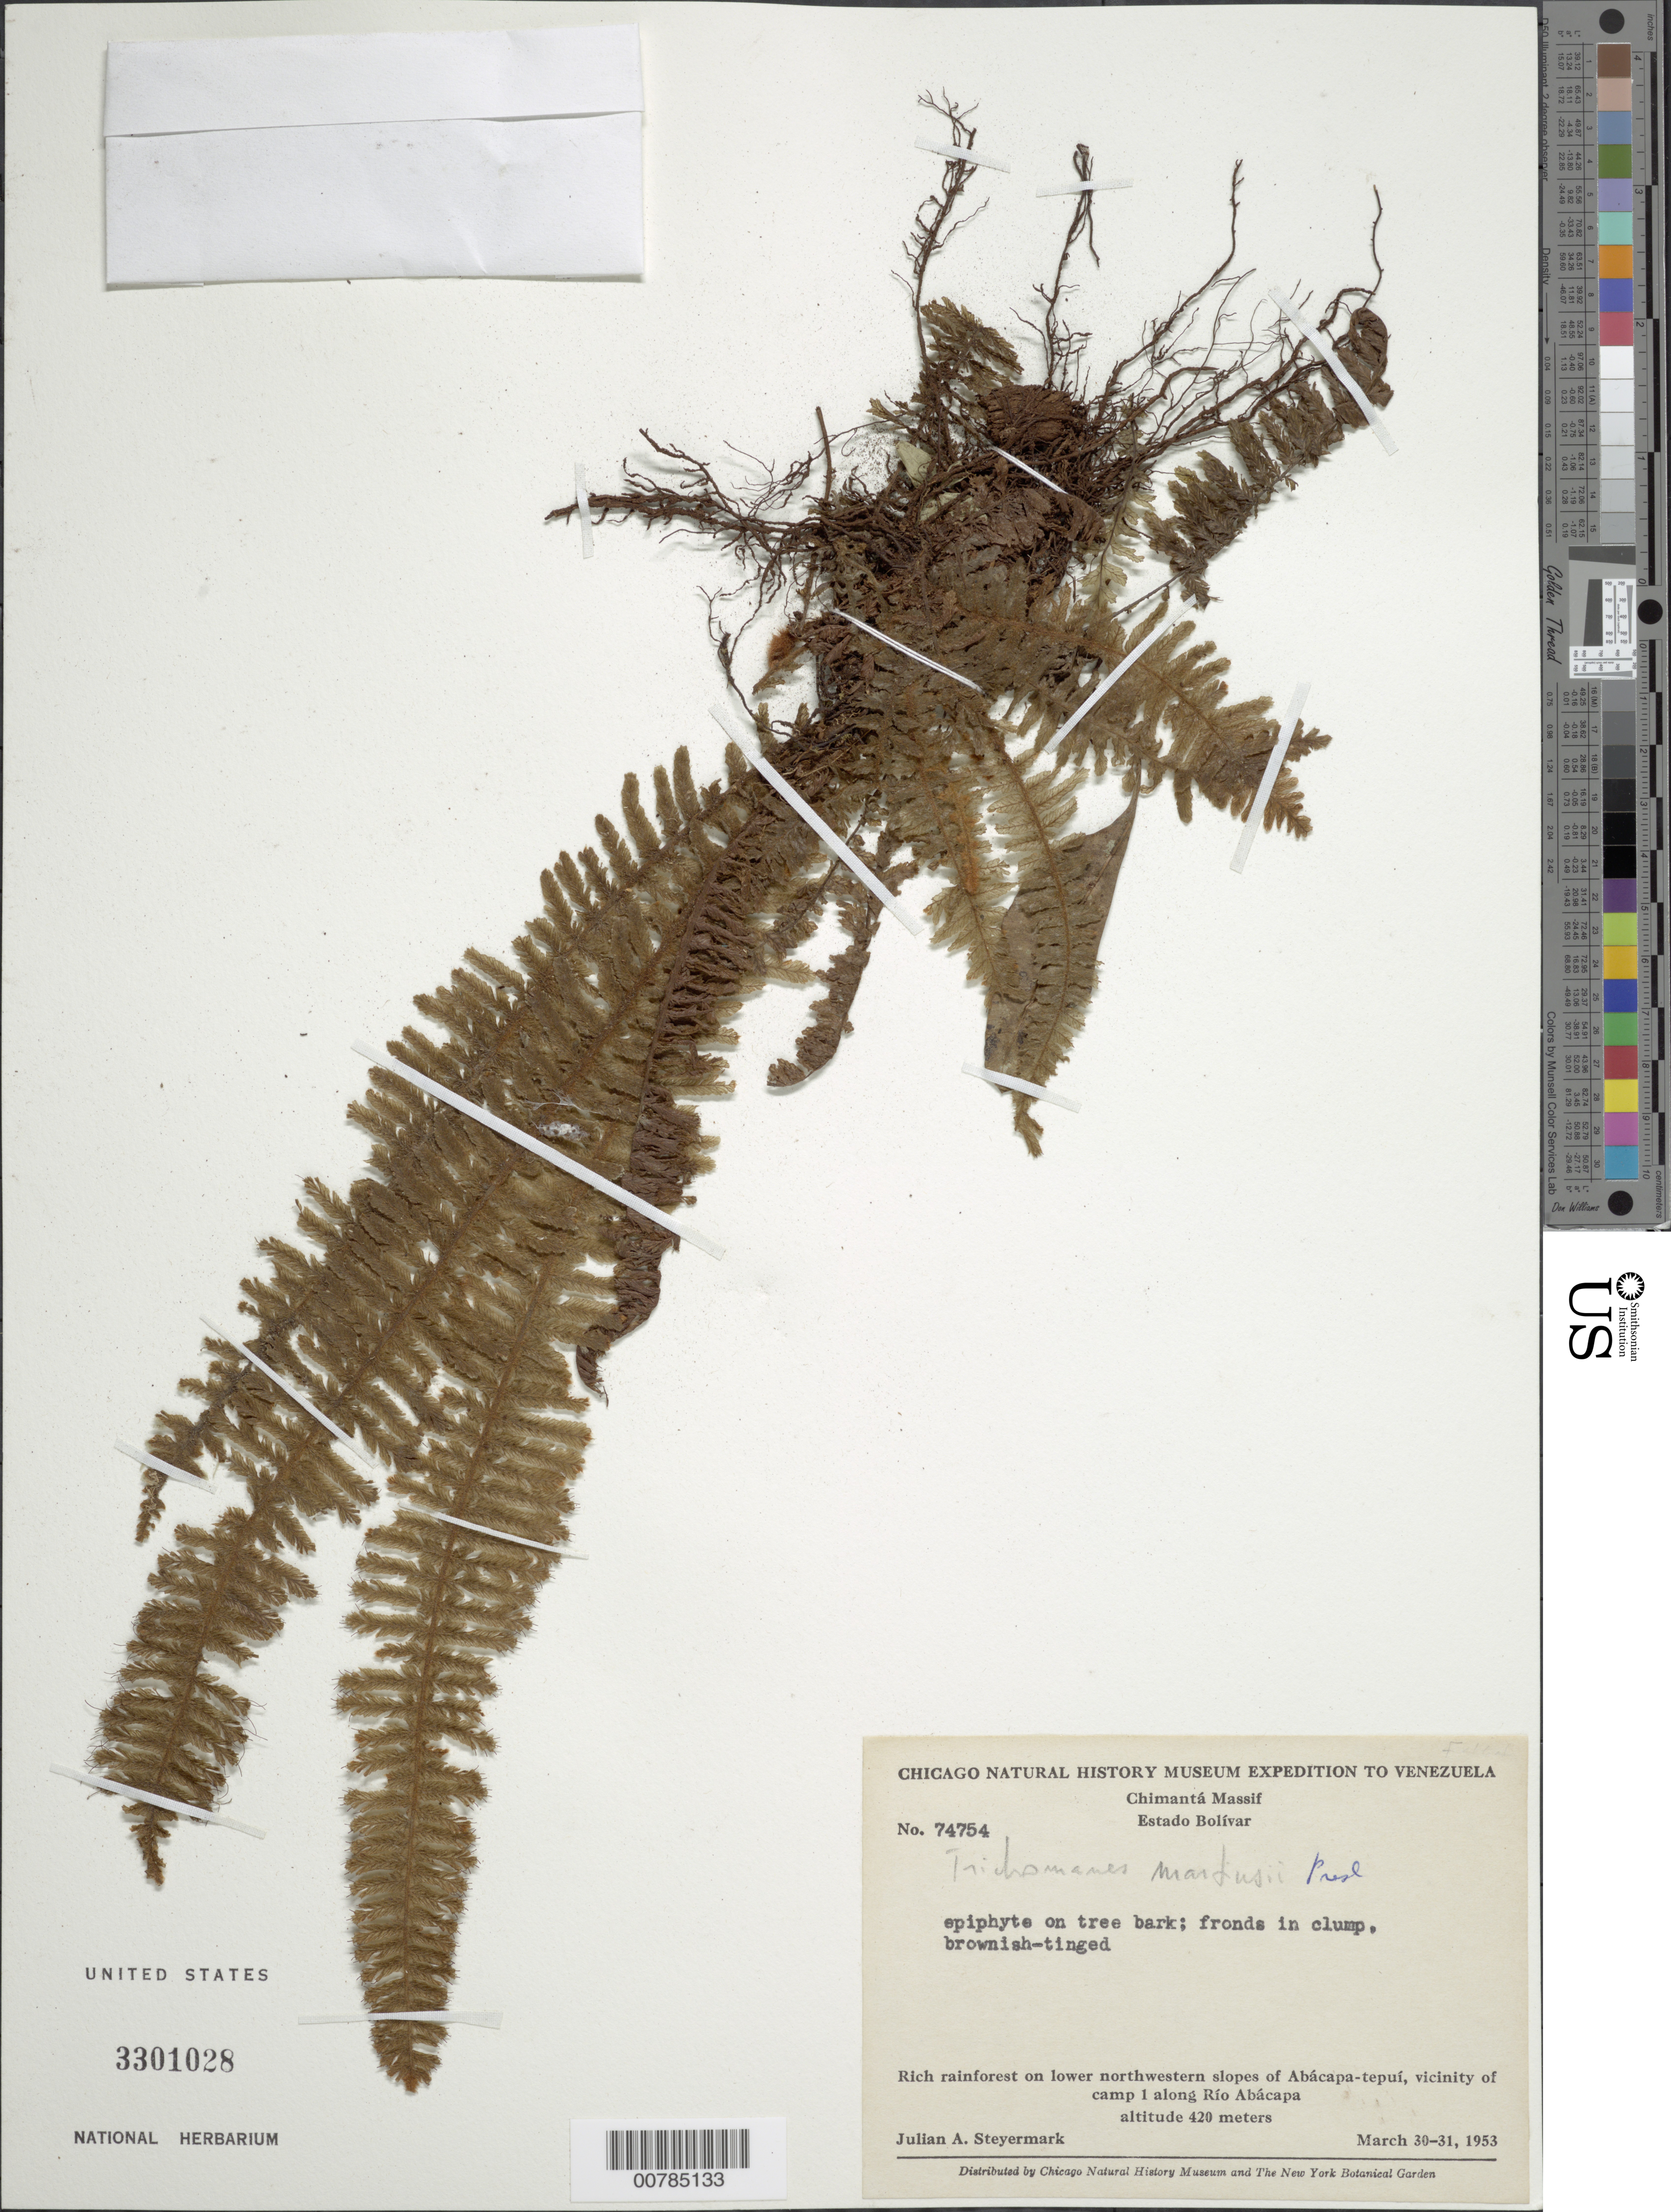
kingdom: Plantae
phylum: Tracheophyta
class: Polypodiopsida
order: Hymenophyllales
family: Hymenophyllaceae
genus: Trichomanes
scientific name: Trichomanes martiusii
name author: C. Presl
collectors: J. Steyermark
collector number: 74754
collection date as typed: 30-Mar-53 to 31-Mar-53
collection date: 1953-03-30/1953-03-31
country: Venezuela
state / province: Bolívar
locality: Chimantá Massif, lower NW-slopes of Abácapa-tepuí, vicinity of camp 1 along Río Abácapa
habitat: Rich rainforest on lower NW slopes; on tree trunk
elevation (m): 420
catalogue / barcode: US 3301028